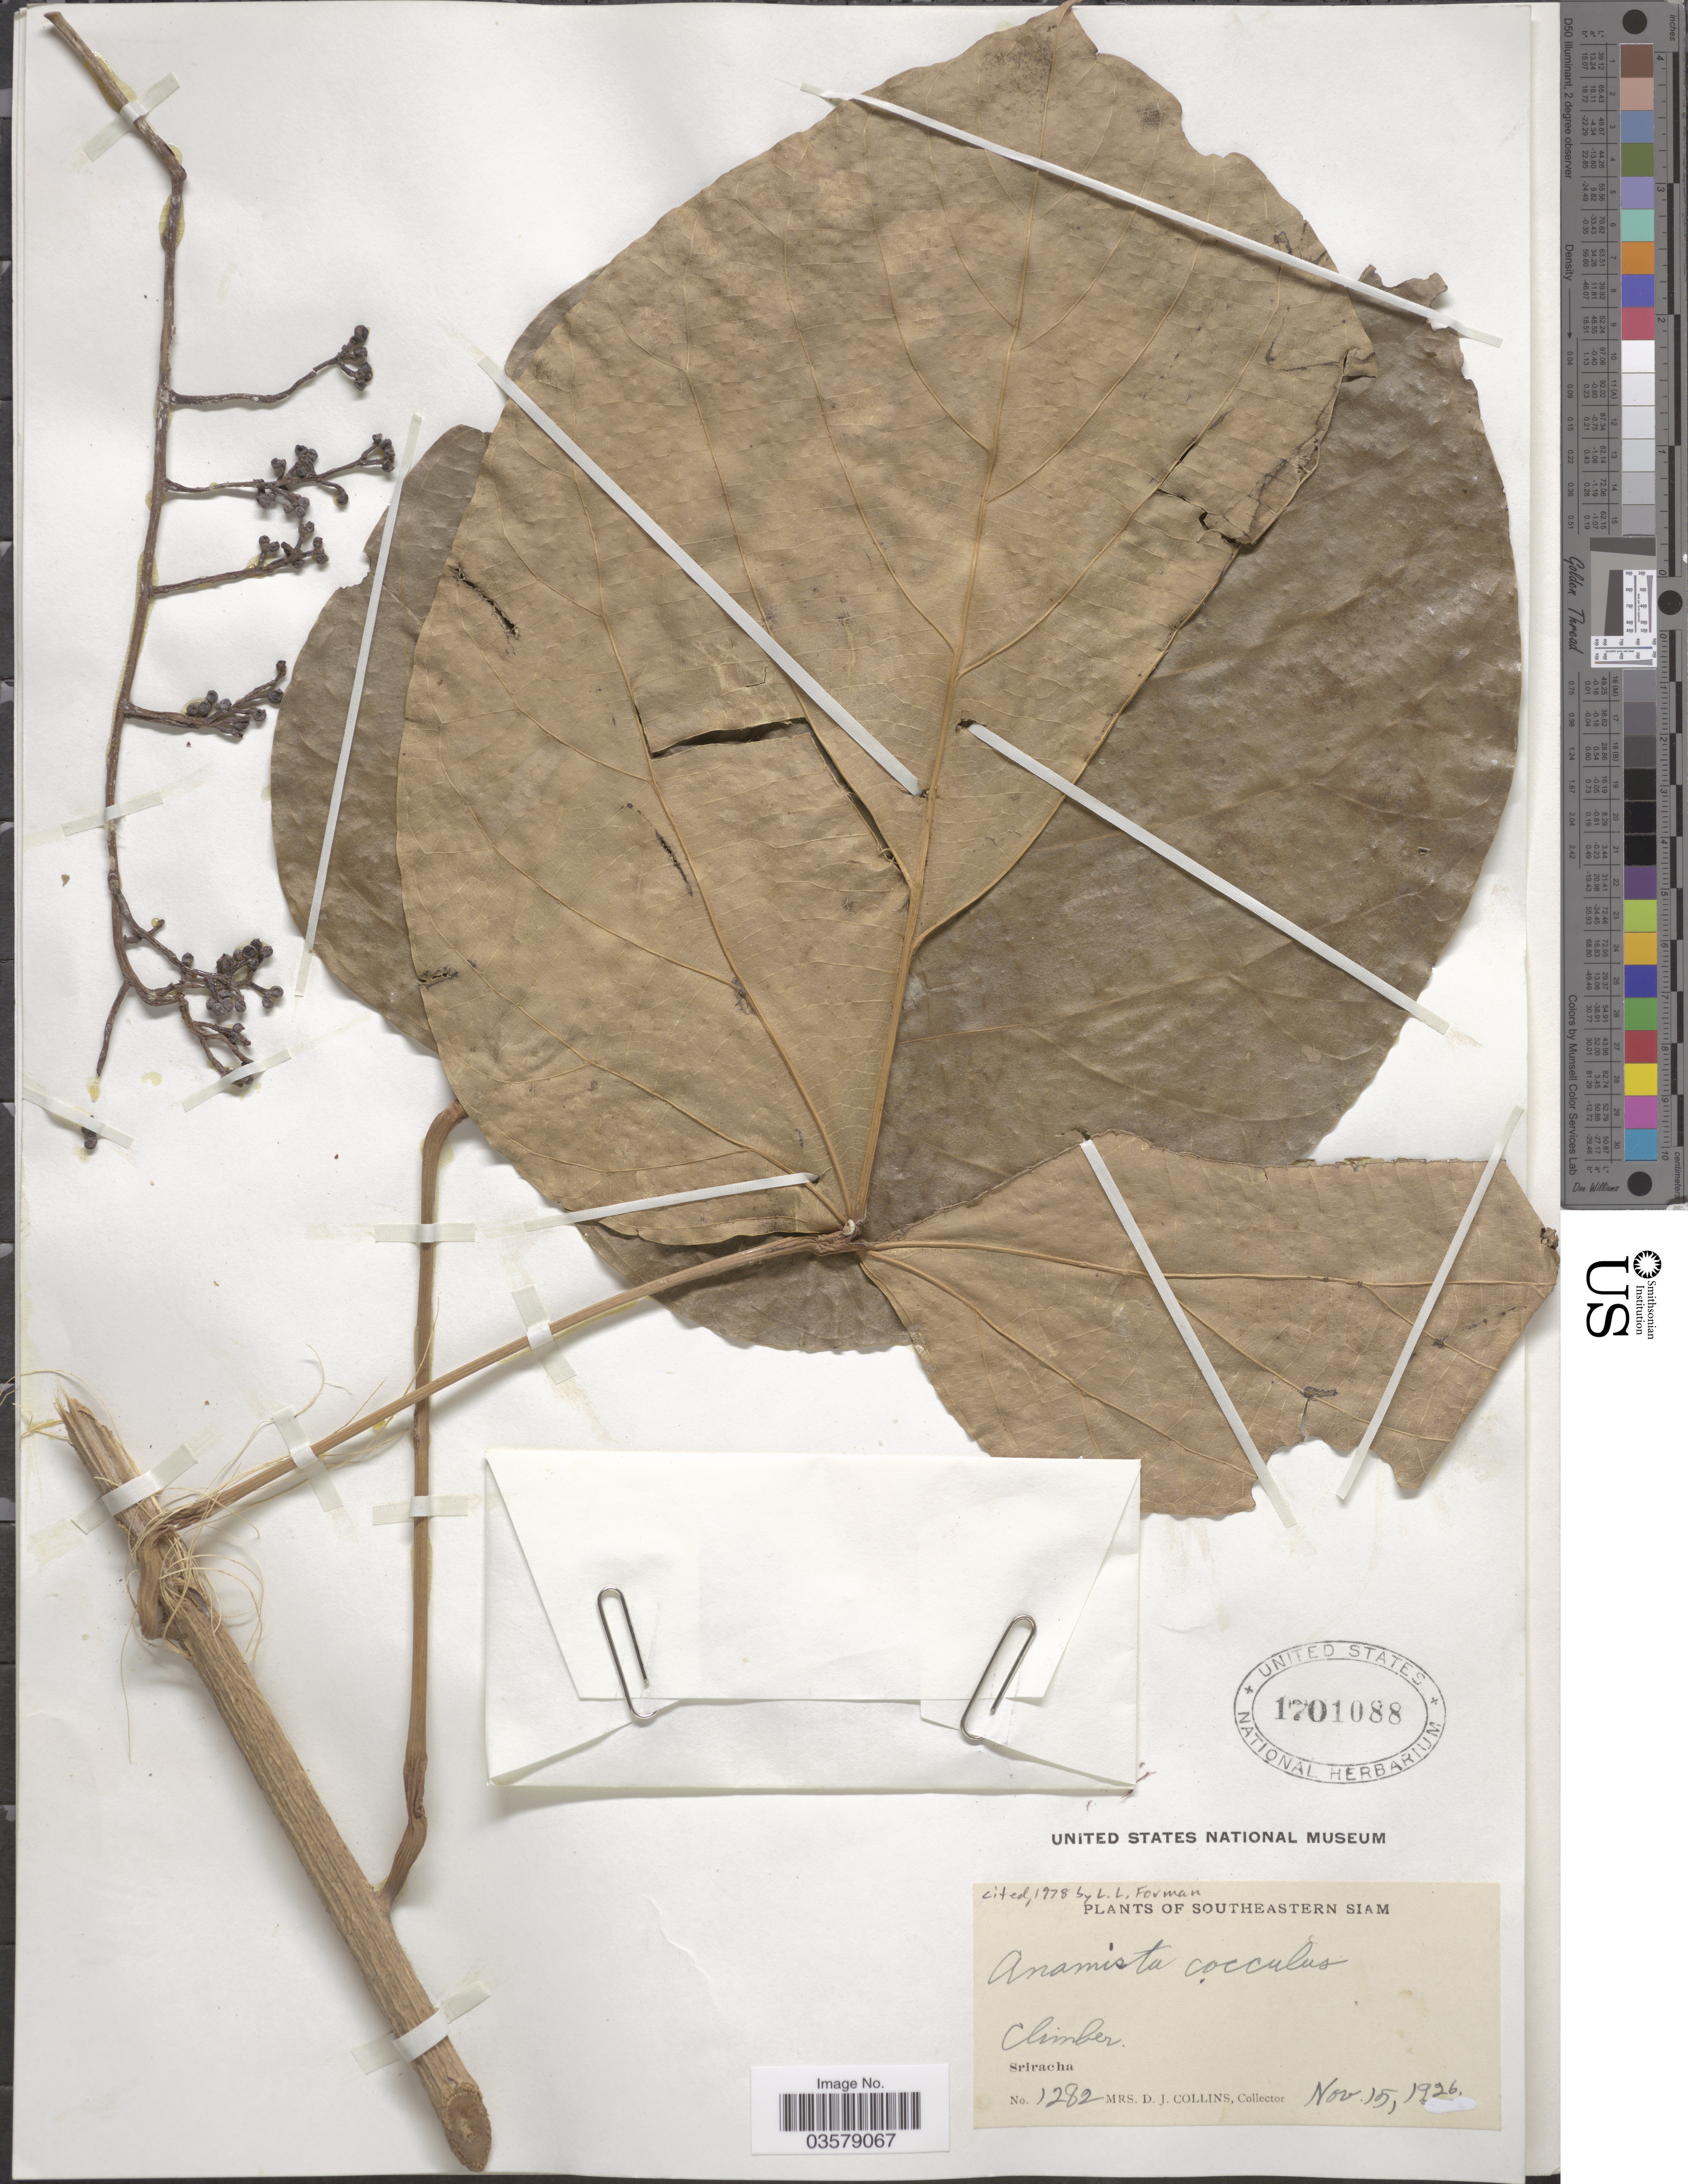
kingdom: Plantae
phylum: Tracheophyta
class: Magnoliopsida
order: Ranunculales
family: Menispermaceae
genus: Anamirta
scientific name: Anamirta cocculus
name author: (L.) Wight & Arn.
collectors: Mrs. D. J. Collins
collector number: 1282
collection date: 1926-11-15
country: Thailand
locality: Southeastern Siam. Sriracha.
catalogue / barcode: US 1701088